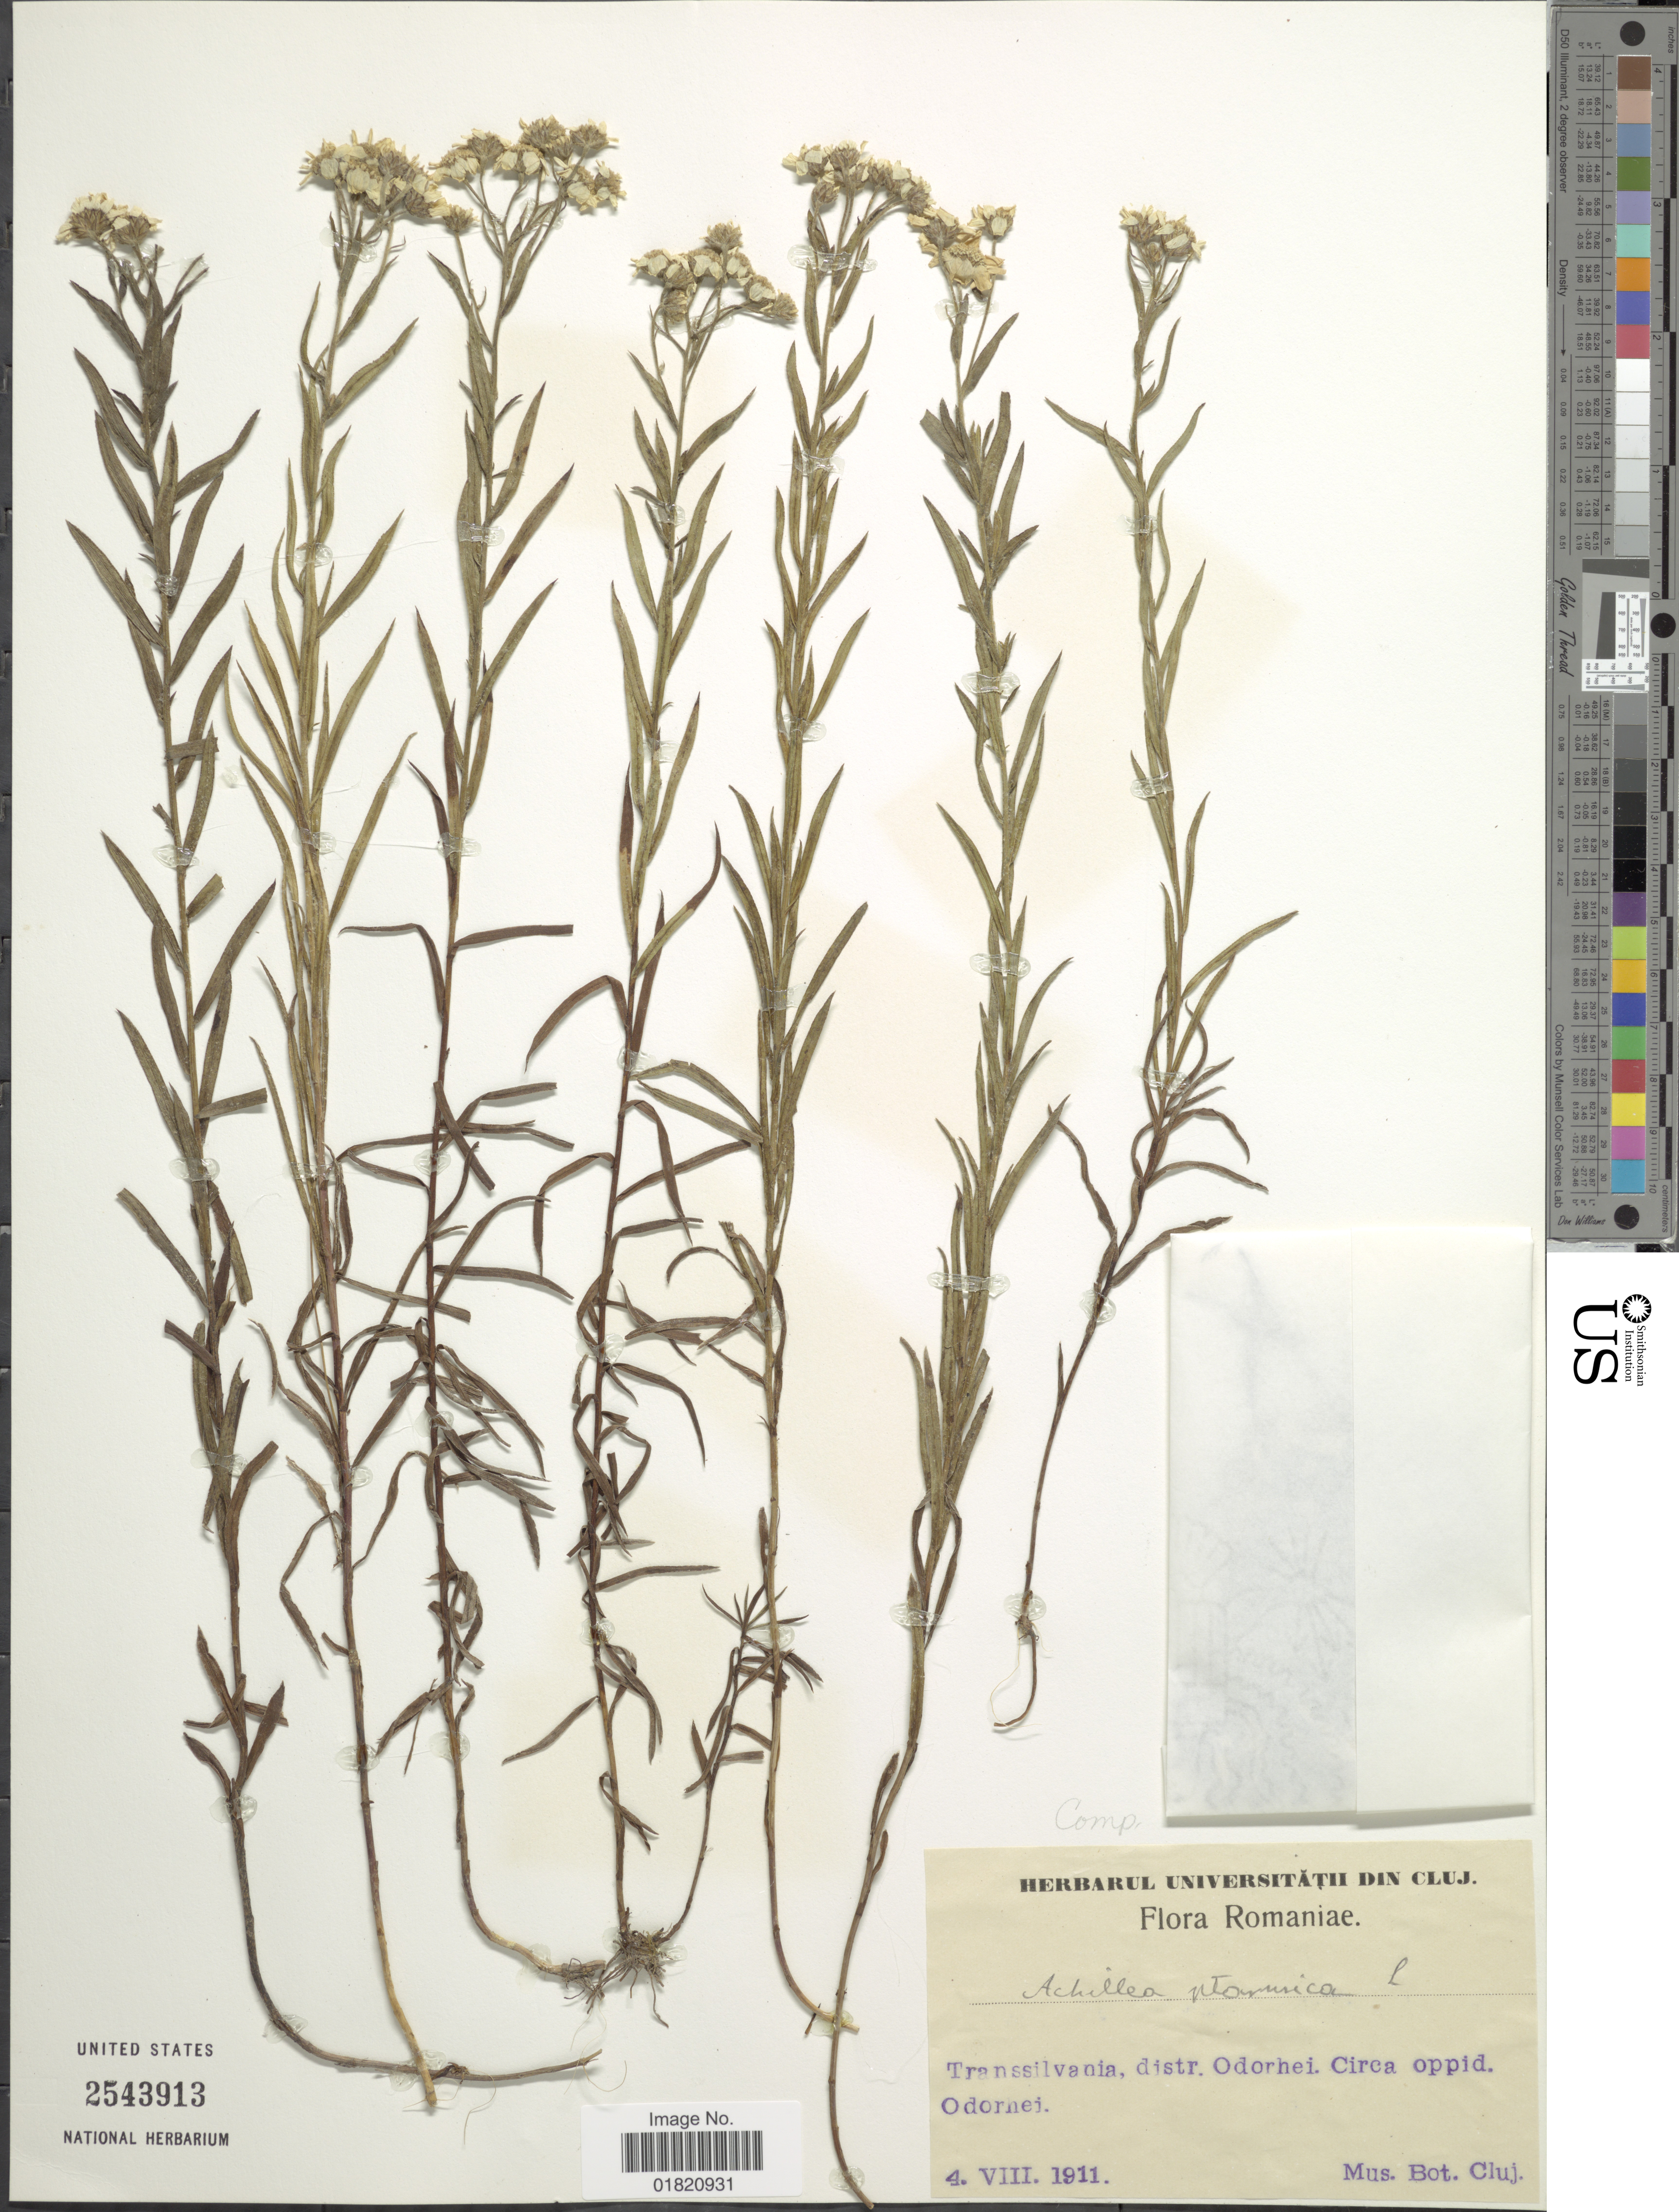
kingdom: Plantae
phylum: Tracheophyta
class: Magnoliopsida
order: Asterales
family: Asteraceae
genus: Achillea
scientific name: Achillea ptarmica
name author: L.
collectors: Mus. Bot. Cluj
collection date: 1911-08-04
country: Romania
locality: Transsilvania, distr. Odorhei. Circa oppid. Odorhei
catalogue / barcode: US 2543913